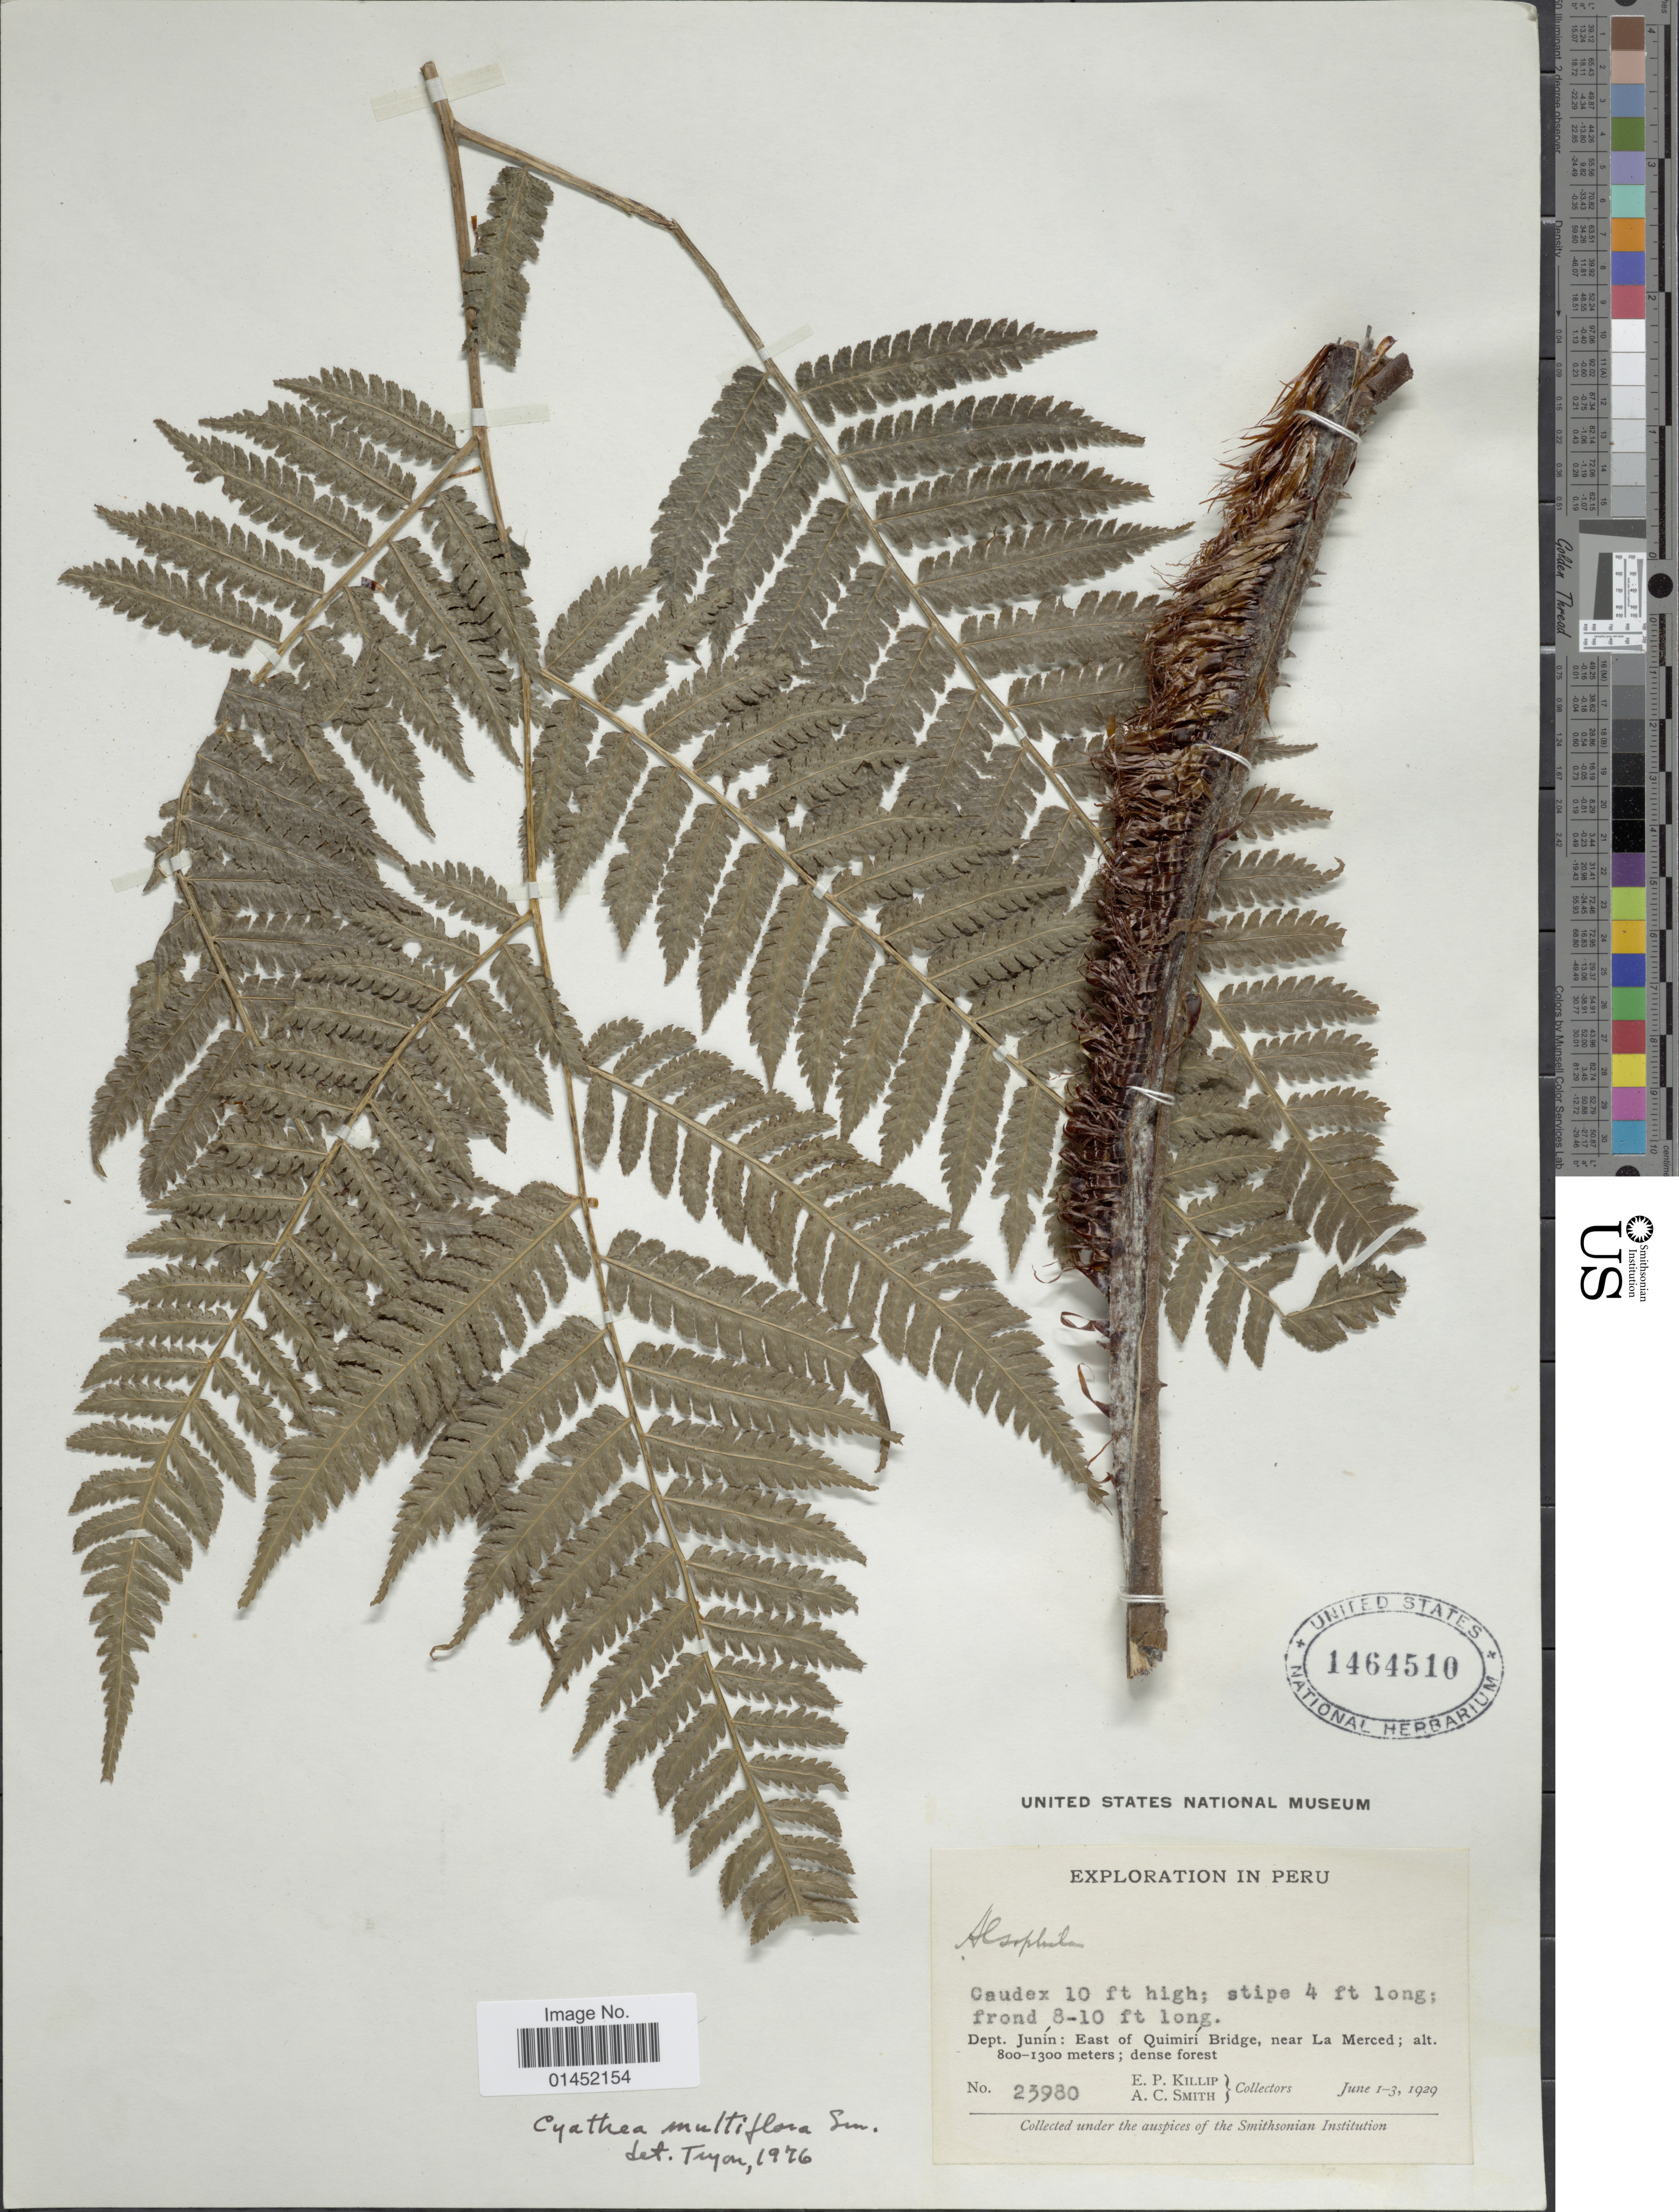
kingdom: Plantae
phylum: Tracheophyta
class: Polypodiopsida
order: Cyatheales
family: Cyatheaceae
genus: Cyathea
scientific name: Cyathea multiflora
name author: Sm.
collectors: E. P. Killip & A. C. Smith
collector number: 23980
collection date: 1929-06-01/1929-06-03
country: Peru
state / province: Junín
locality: Dpt. Junín: East of Quimirí Bridge, near La Merced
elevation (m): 800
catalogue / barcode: US 1464510